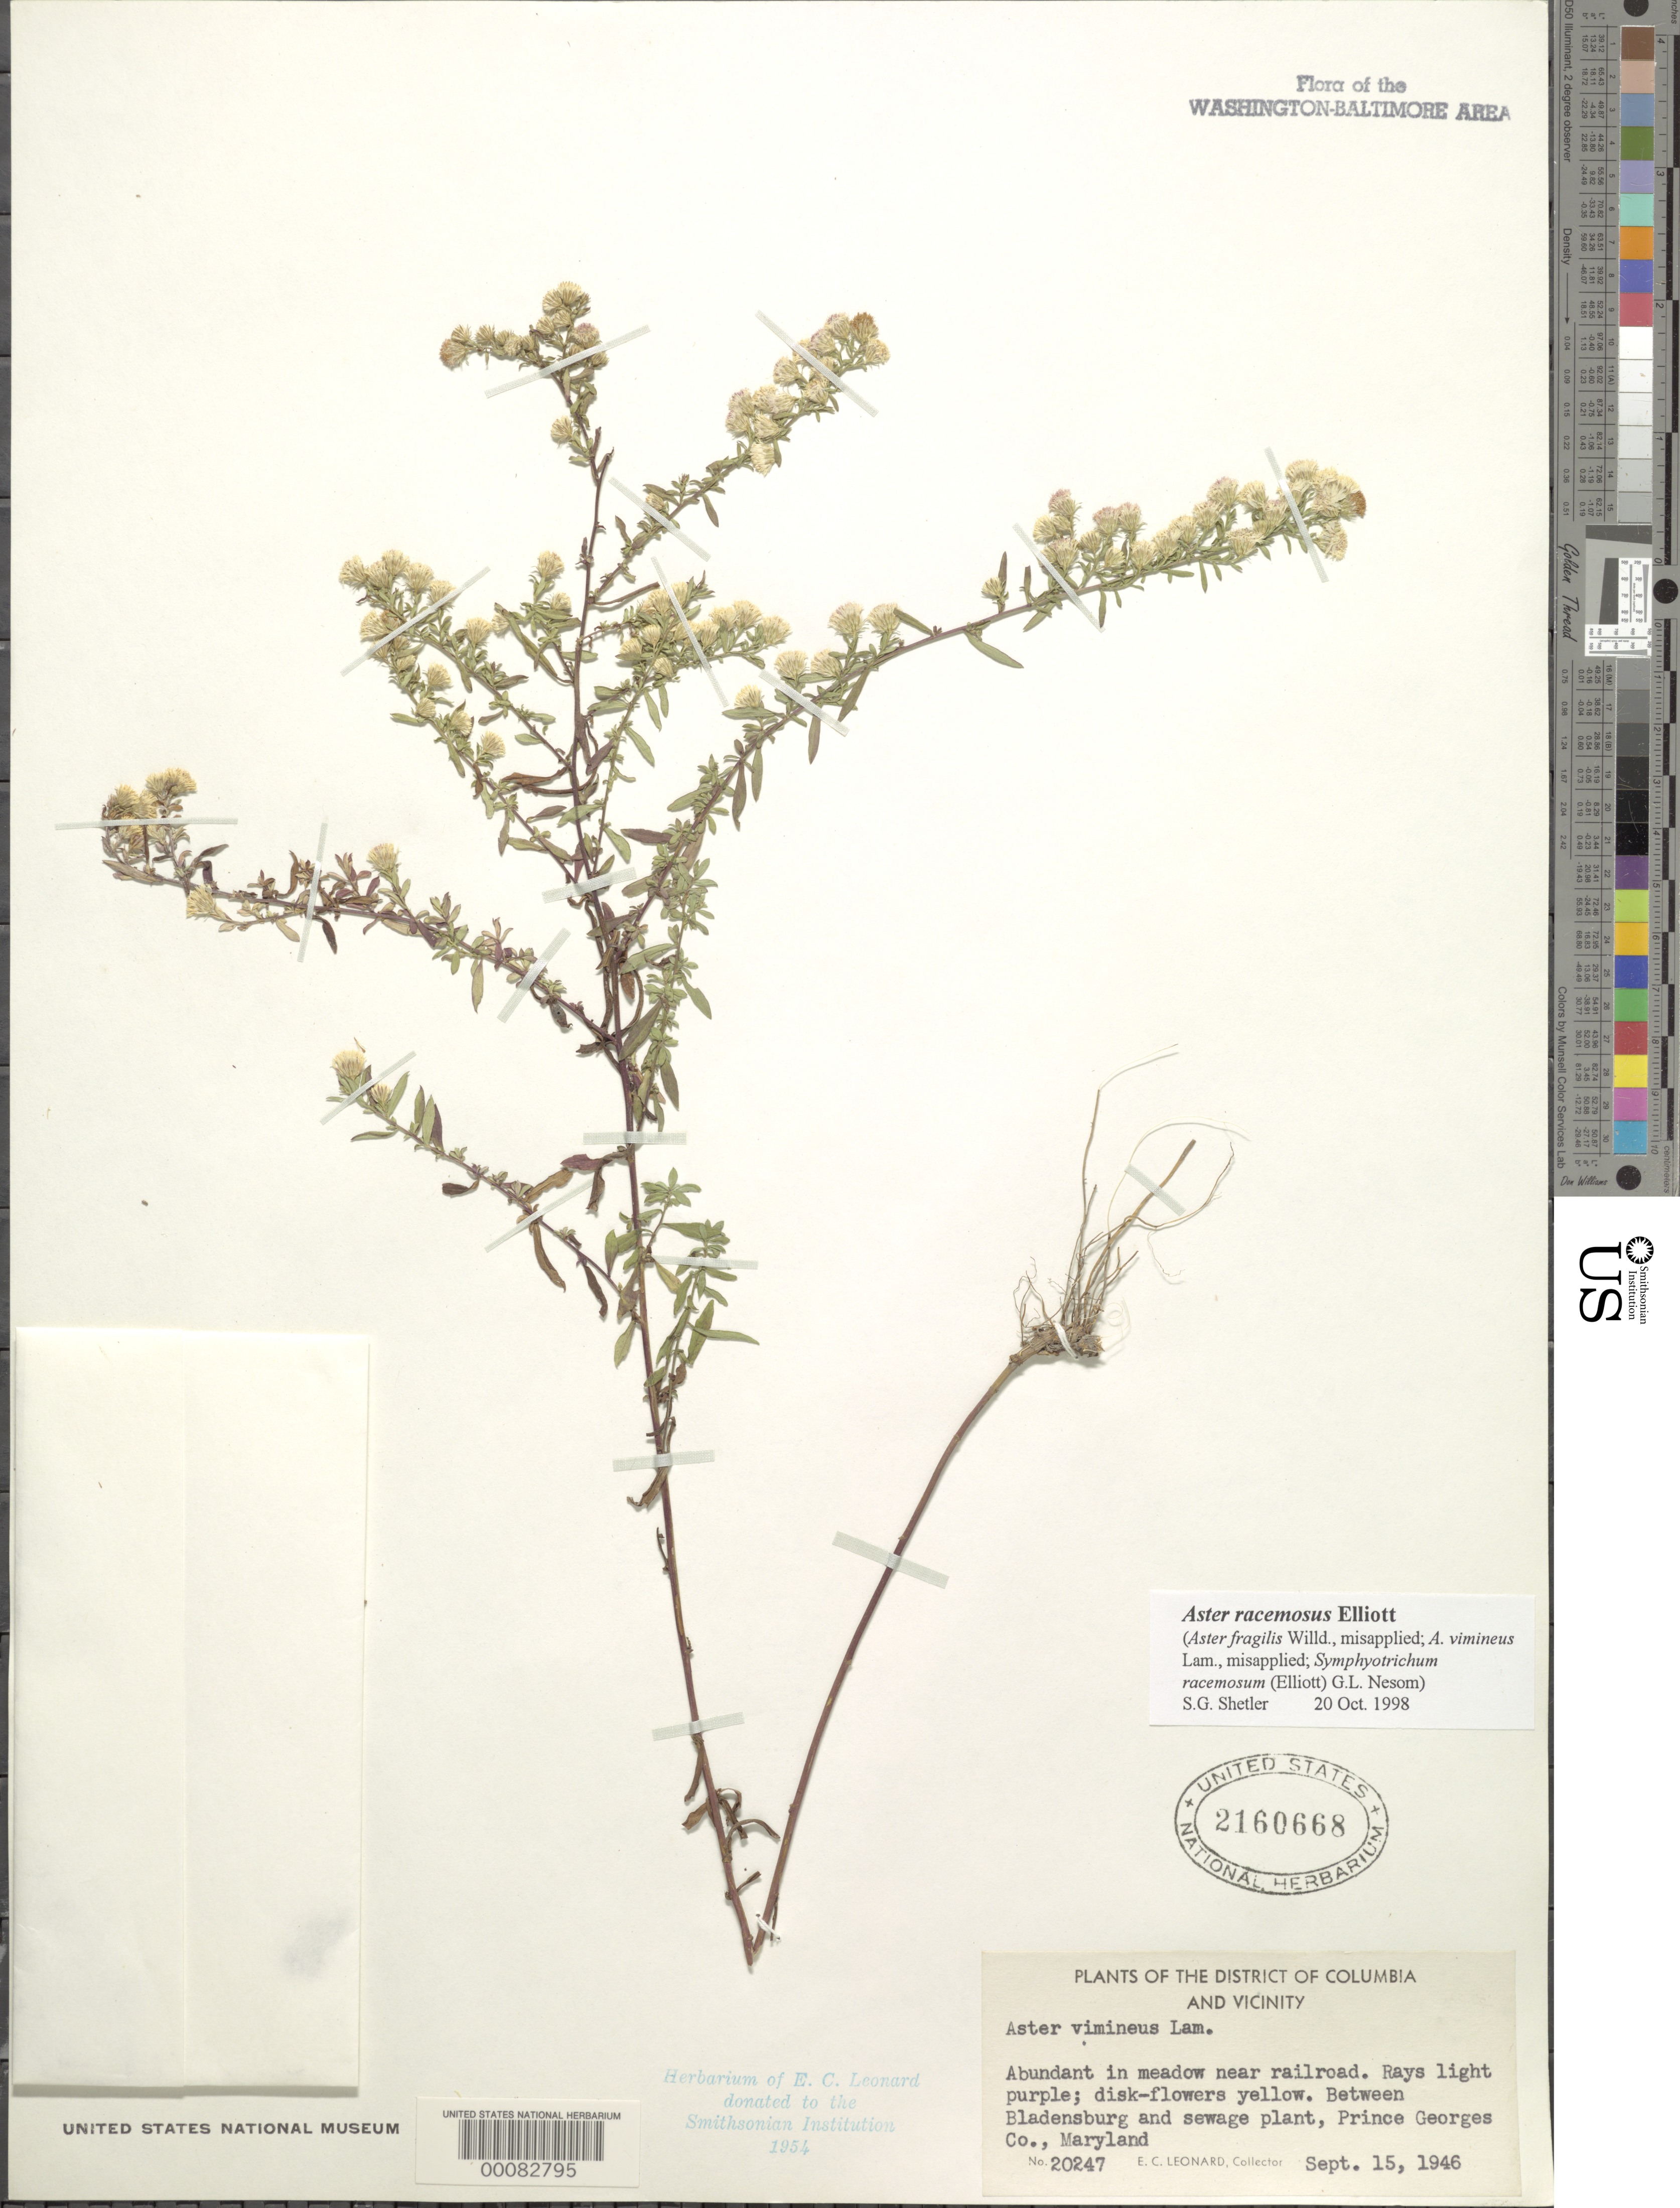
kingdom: Plantae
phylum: Tracheophyta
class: Magnoliopsida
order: Asterales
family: Asteraceae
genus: Symphyotrichum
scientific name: Symphyotrichum racemosum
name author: (Elliott) G.L. Nesom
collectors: E. C. Leonard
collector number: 20247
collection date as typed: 15 Sep 1946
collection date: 1946-09-15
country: United States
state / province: Maryland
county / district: Prince George's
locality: between Sewage Plant and Bladensburg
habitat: Meadow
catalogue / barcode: US 2160668